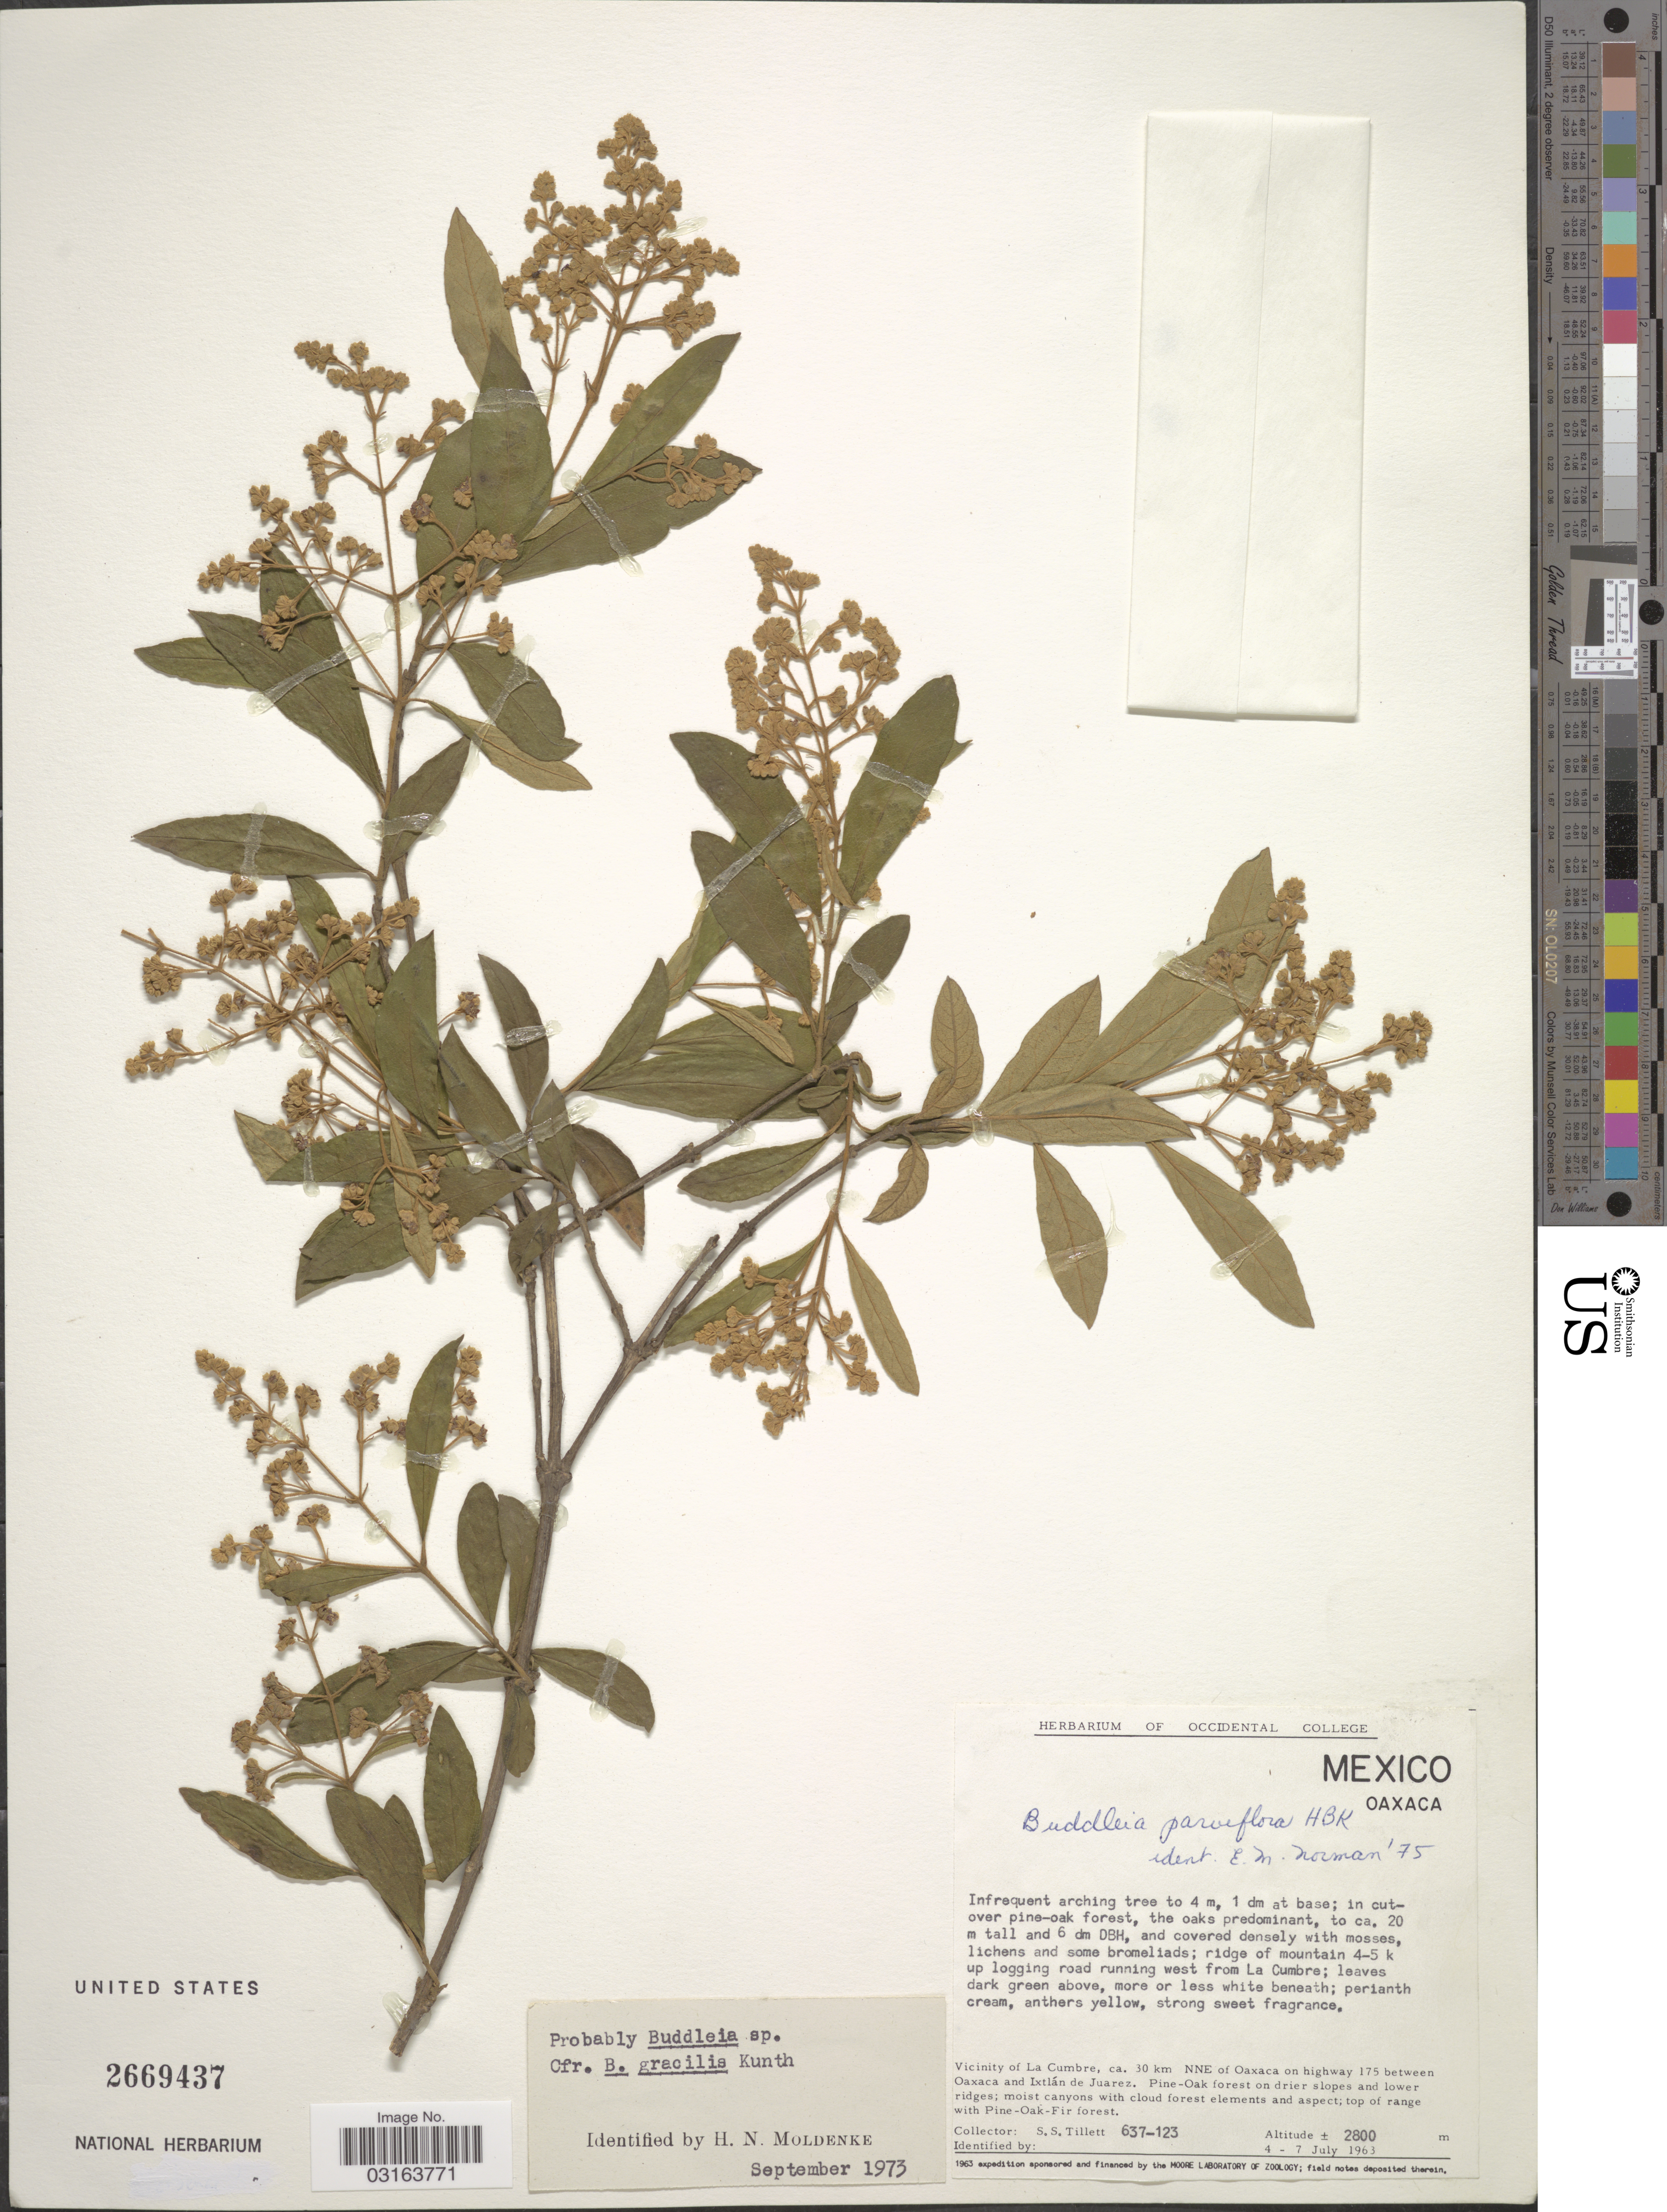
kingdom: Plantae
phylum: Tracheophyta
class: Magnoliopsida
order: Lamiales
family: Scrophulariaceae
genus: Buddleja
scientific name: Buddleja parviflora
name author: Kunth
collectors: S. S. Tillett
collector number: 637-123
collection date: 1963-07-04/1963-07-07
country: Mexico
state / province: Oaxaca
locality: Ridge of mountain 4-5 k up logging road running west from La Cumbre. Vicinity of La Cumbre, ca. 30 km NNE of Oaxaca on highway 175 between Oaxaca and Ixtlán de Juarez.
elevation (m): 2800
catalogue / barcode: US 2669437